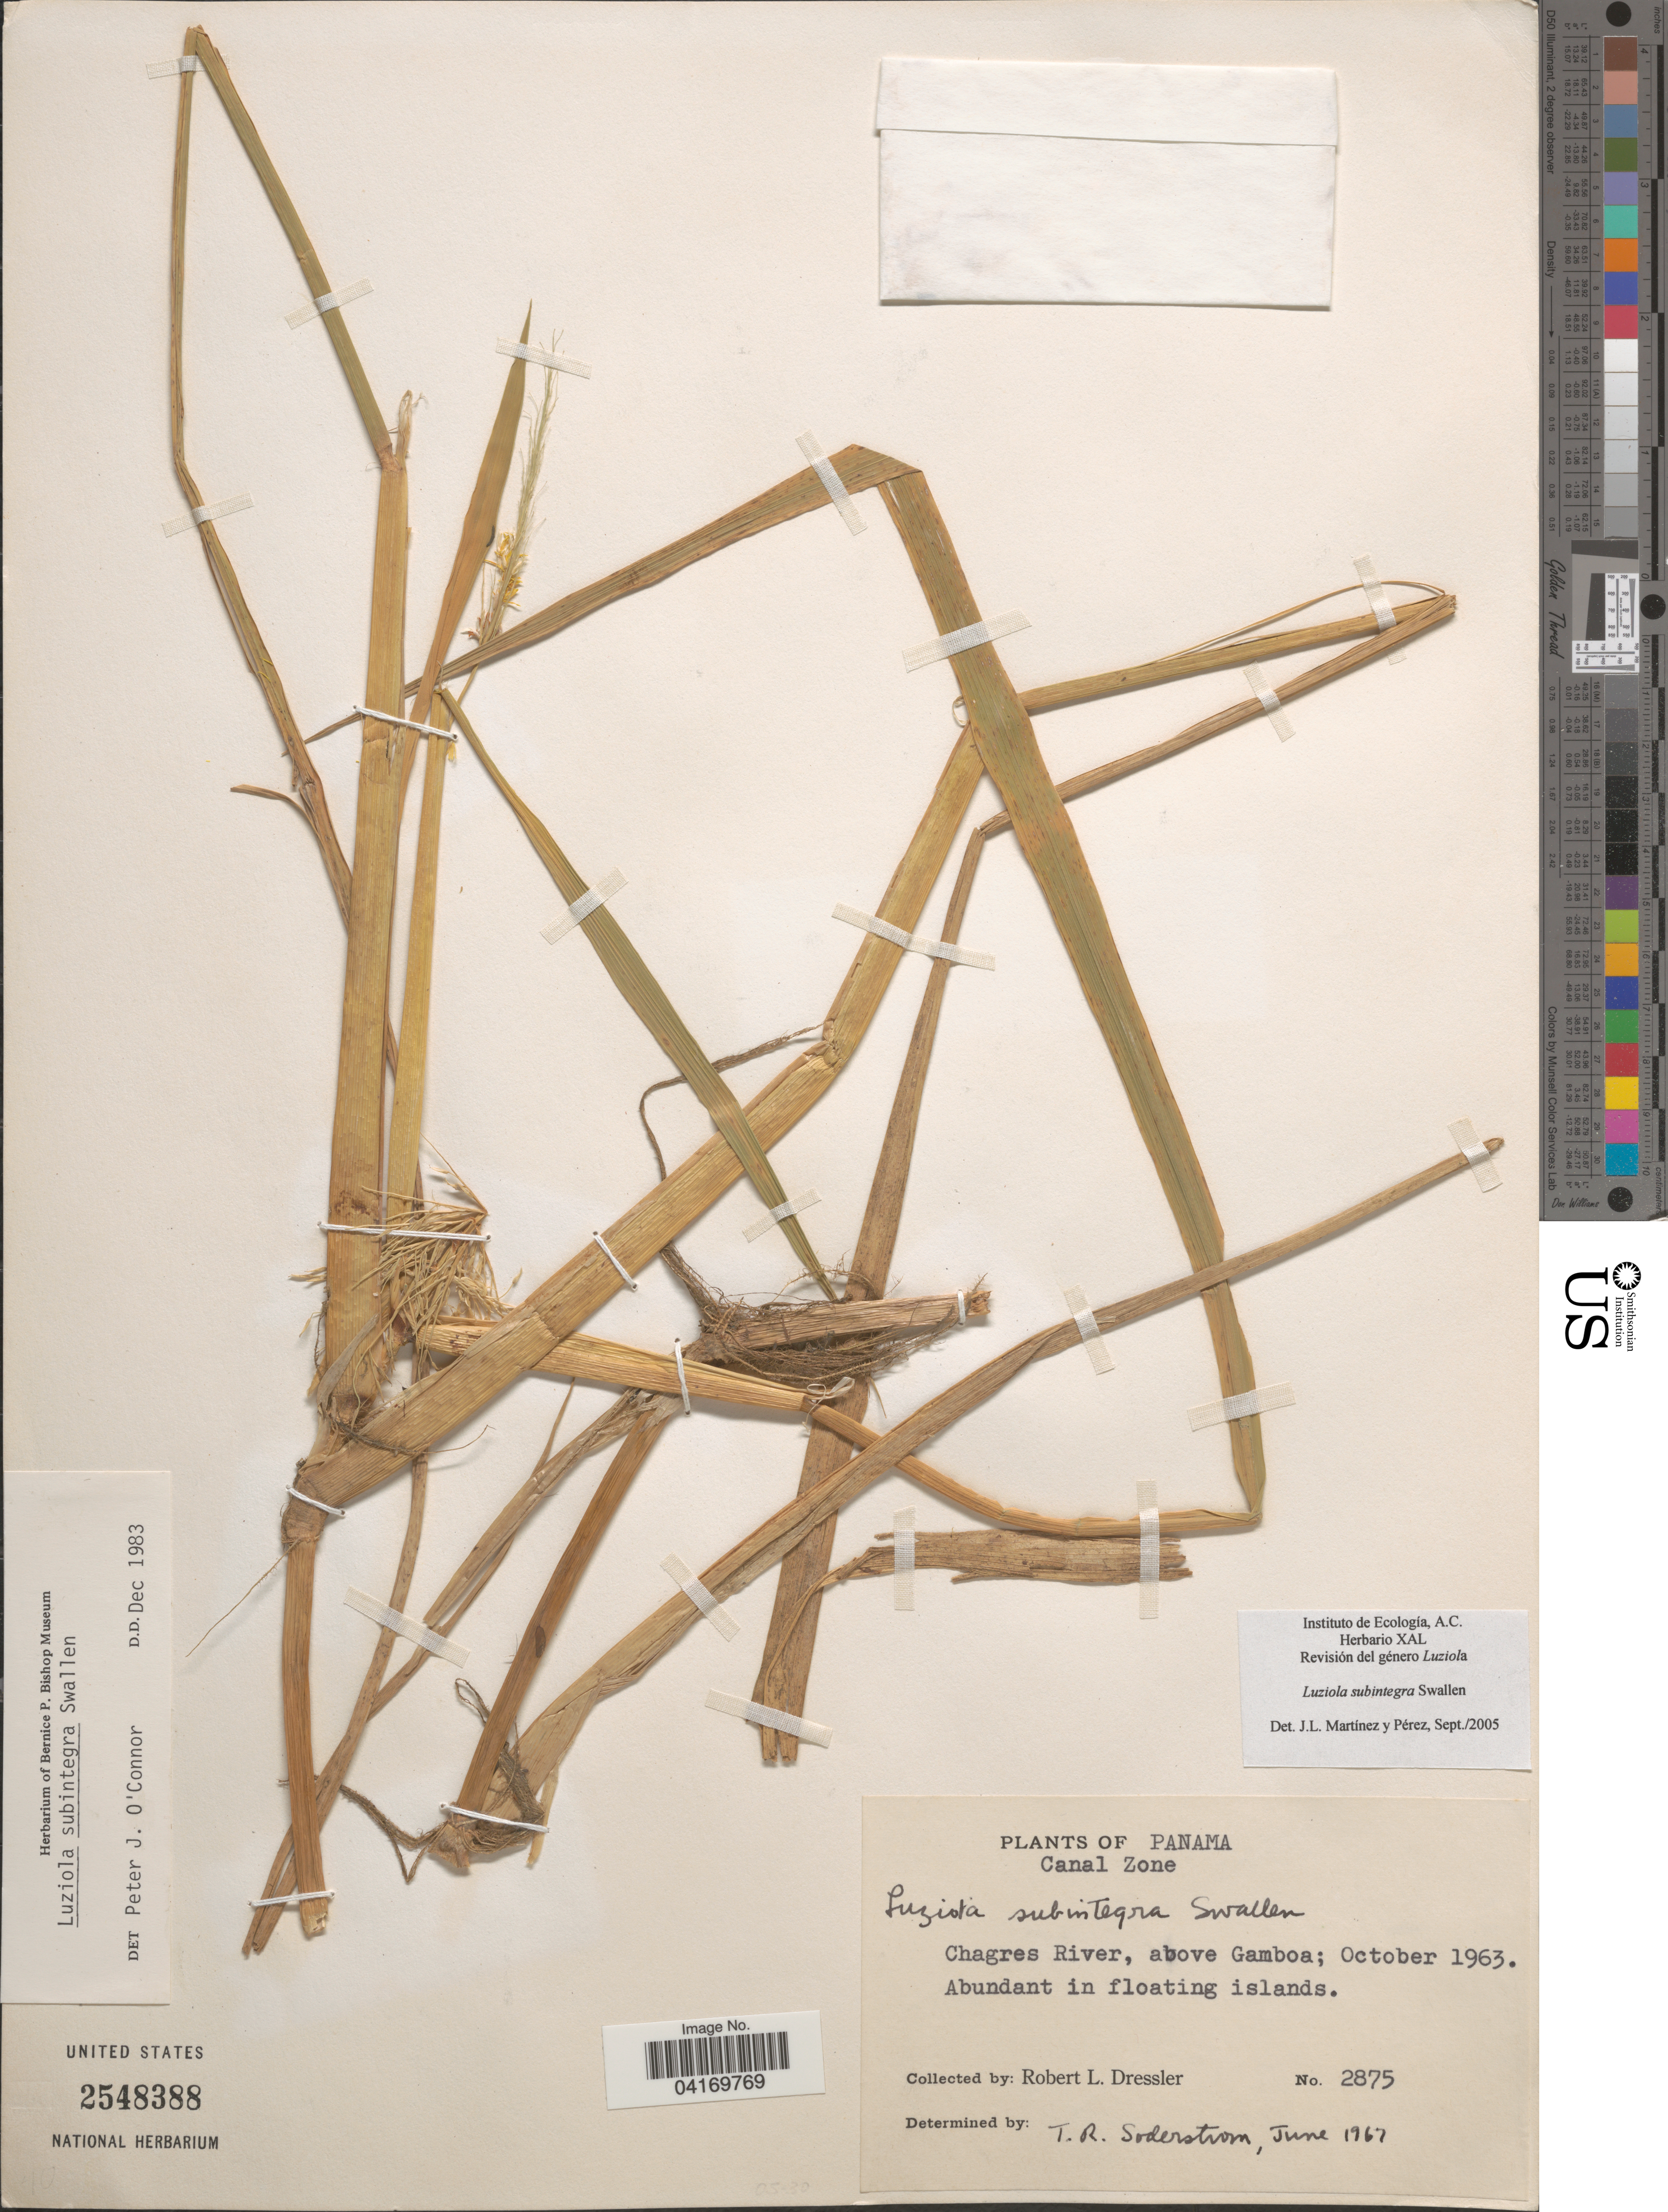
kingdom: Plantae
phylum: Tracheophyta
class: Liliopsida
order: Poales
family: Poaceae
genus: Luziola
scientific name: Luziola subintegra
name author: Swallen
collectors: R. Dressler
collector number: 2875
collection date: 1963-10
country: Panama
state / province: Colón / Panamá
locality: Canal Zone. Chagres River, above Gamboa.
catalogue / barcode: US 2548388